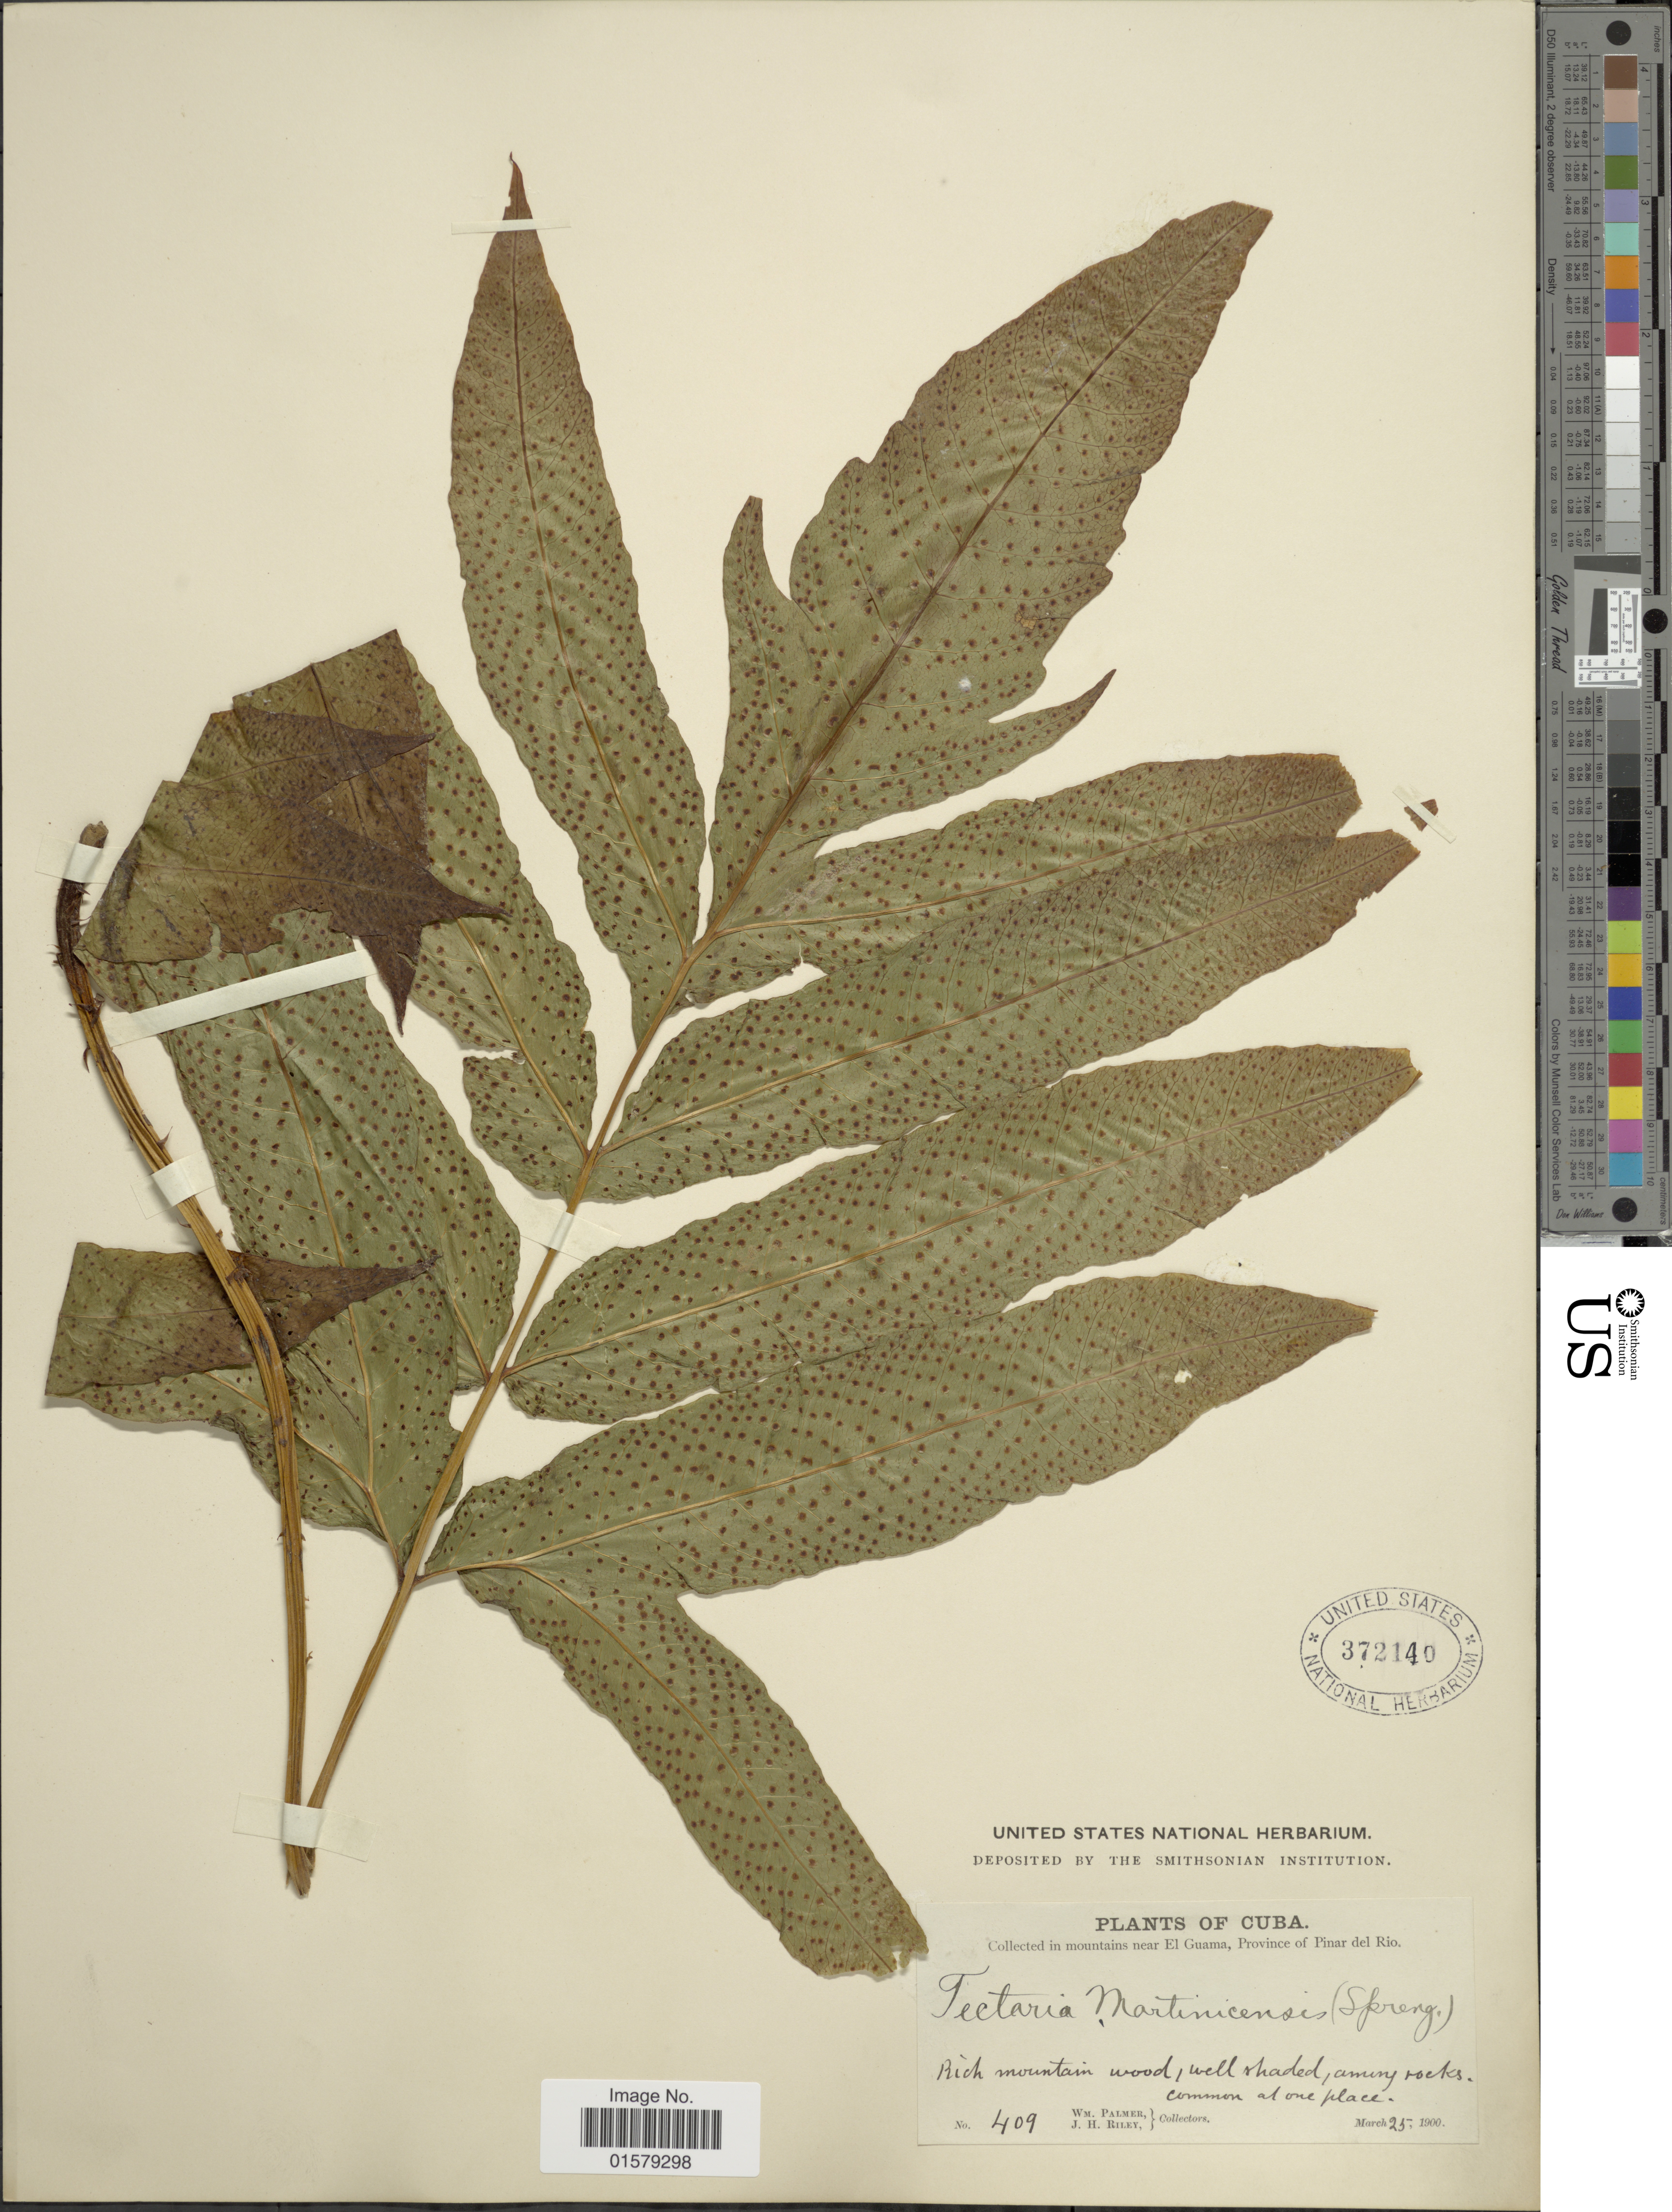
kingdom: Plantae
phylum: Tracheophyta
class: Polypodiopsida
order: Polypodiales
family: Tectariaceae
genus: Tectaria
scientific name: Tectaria incisa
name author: Cav.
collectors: W. Palmer & J. H. Riley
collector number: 409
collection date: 1900-03-25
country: Cuba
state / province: Pinar del Río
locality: In mountains near El Guama, rich mountain wood, well shaded, among rocks.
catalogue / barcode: US 372140